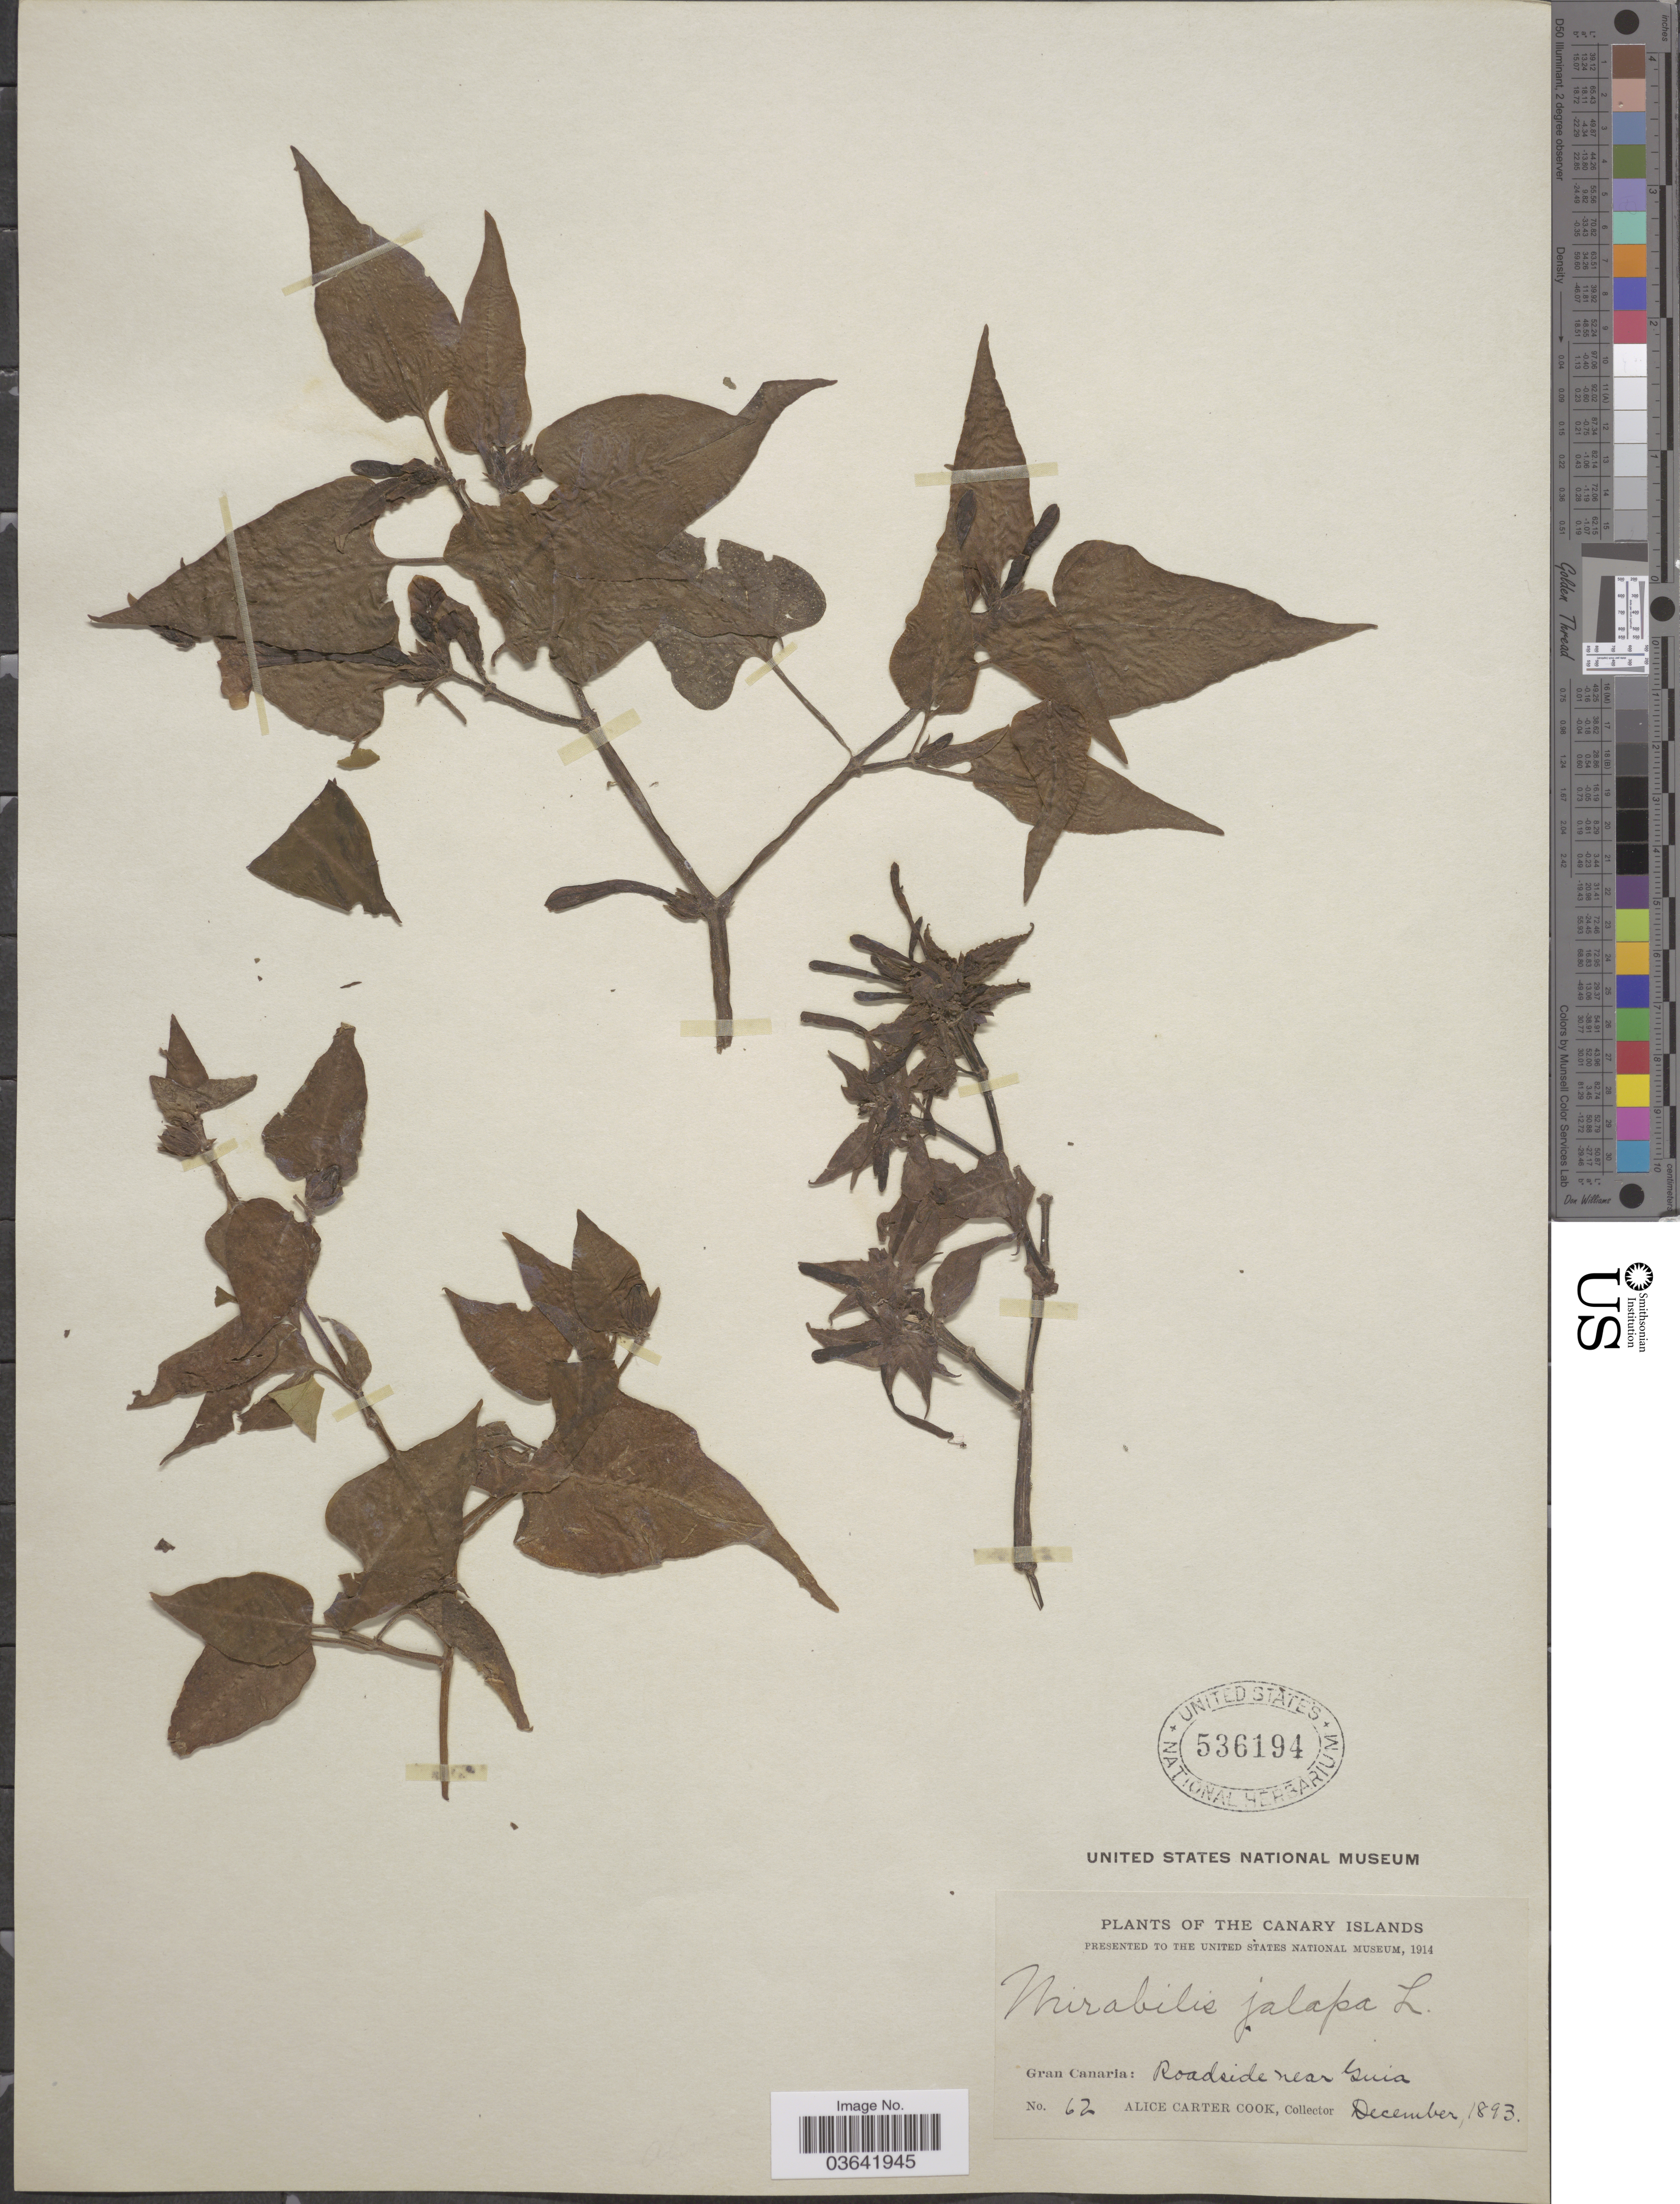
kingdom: Plantae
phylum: Tracheophyta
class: Magnoliopsida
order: Caryophyllales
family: Nyctaginaceae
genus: Mirabilis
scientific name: Mirabilis jalapa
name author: L.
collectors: Alice C. Cook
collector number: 62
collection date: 1893-12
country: Spain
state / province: Canarias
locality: The Canary Islands. Gran Canaria: Roadside near Guia.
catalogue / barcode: US 536194